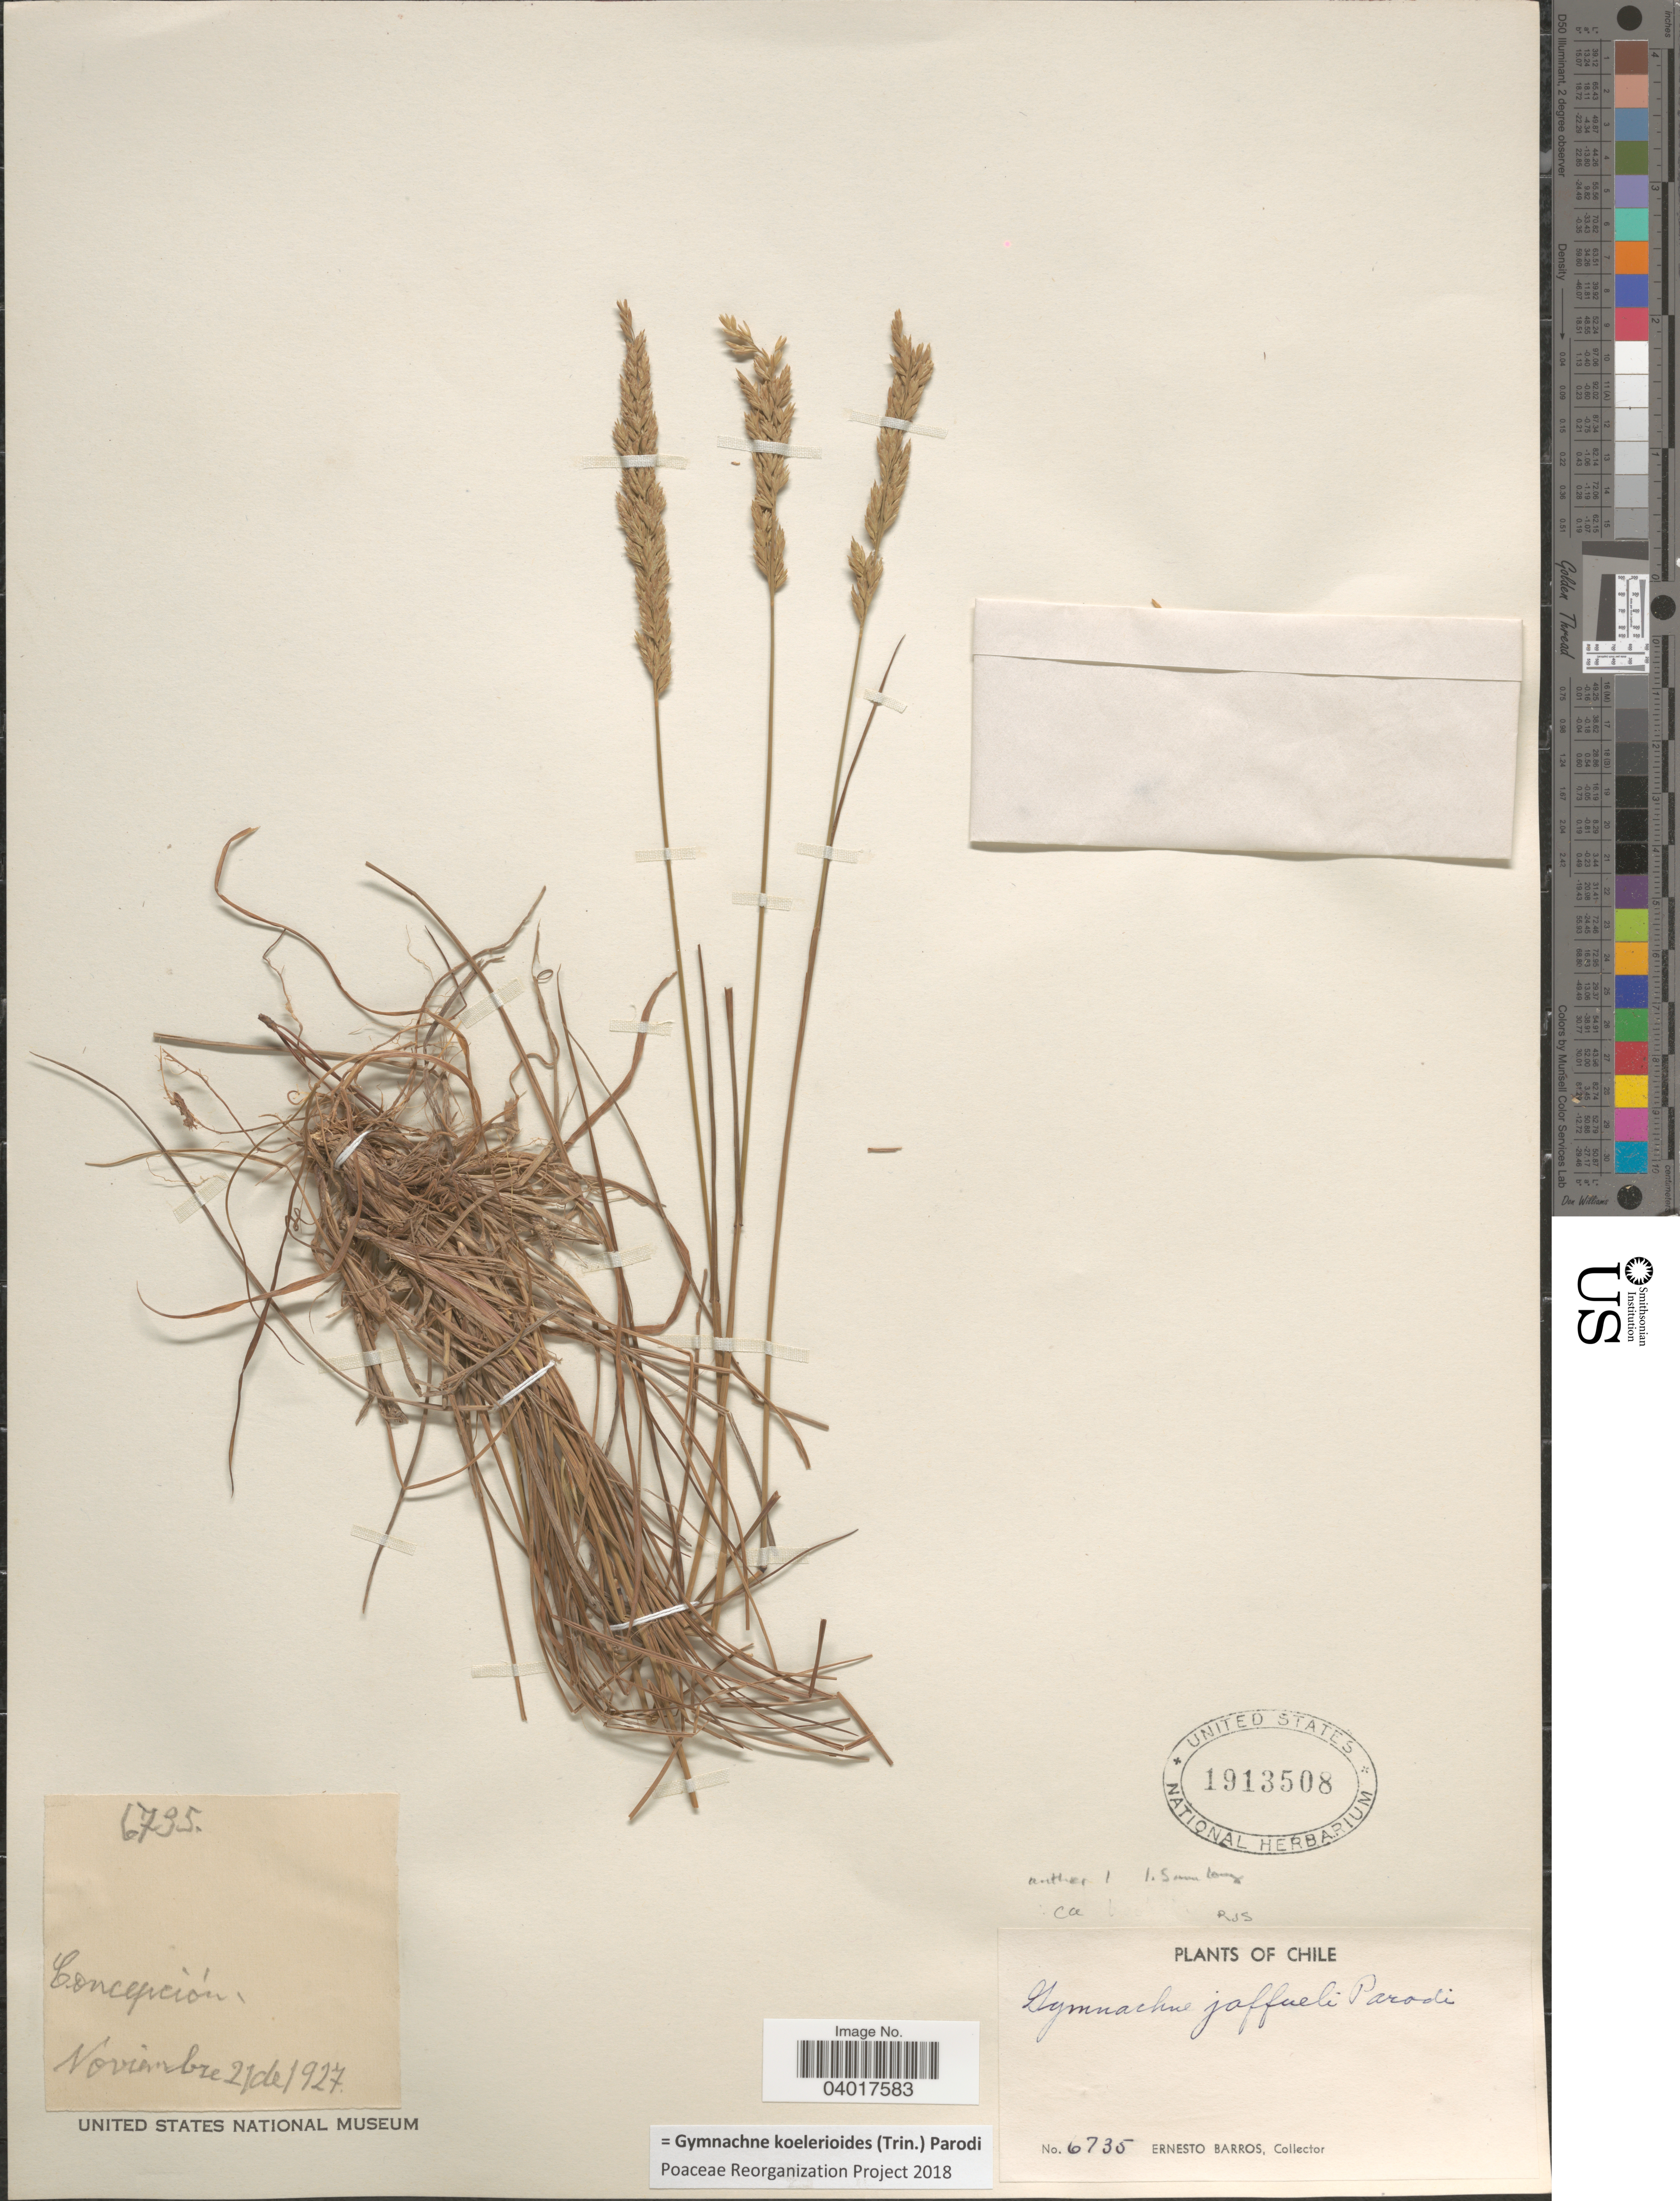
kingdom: Plantae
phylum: Tracheophyta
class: Liliopsida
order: Poales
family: Poaceae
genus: Rhombolytrum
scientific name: Rhombolytrum koelerioides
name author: (Trin.) L.N. Silva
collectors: E. Barros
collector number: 6735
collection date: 1927-11-21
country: Chile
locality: Concepción.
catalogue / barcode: US 1913508